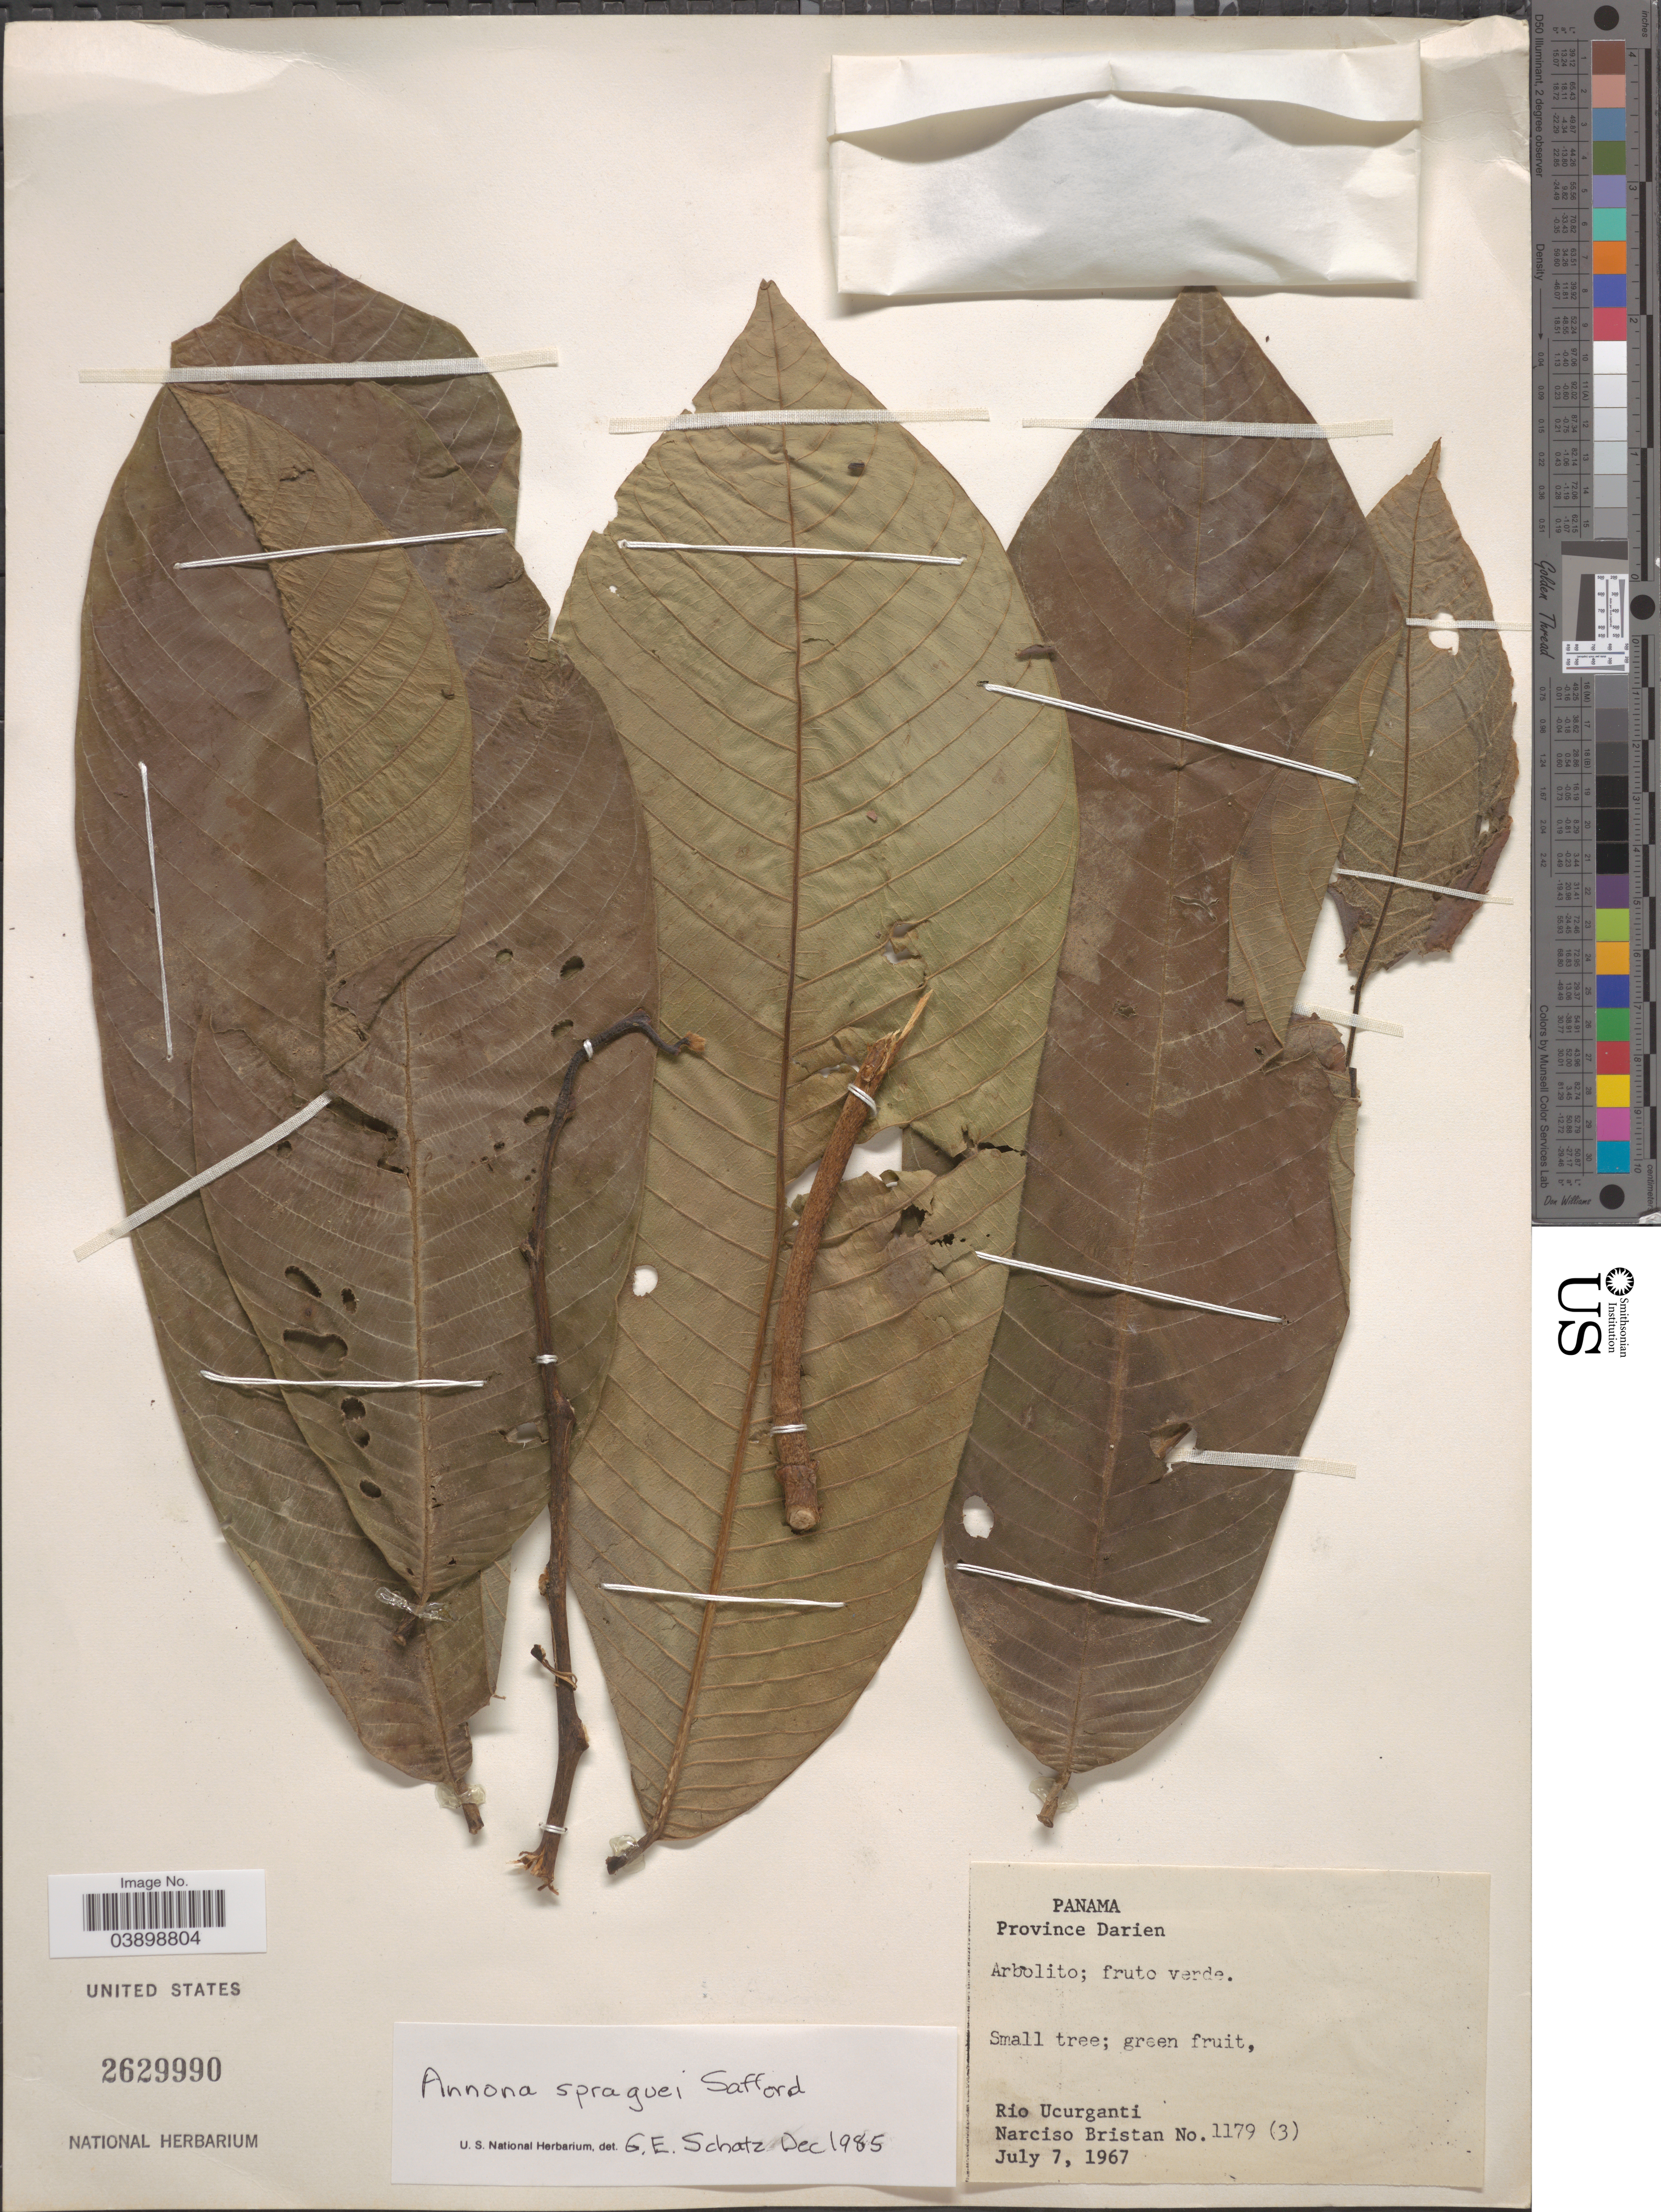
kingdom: Plantae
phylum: Tracheophyta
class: Magnoliopsida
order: Magnoliales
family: Annonaceae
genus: Annona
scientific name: Annona spraguei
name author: Saff.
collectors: N. Bristan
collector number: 1179(3)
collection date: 1967-07-07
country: Panama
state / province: Darien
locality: Rio Ucurganti.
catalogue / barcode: US 2629990